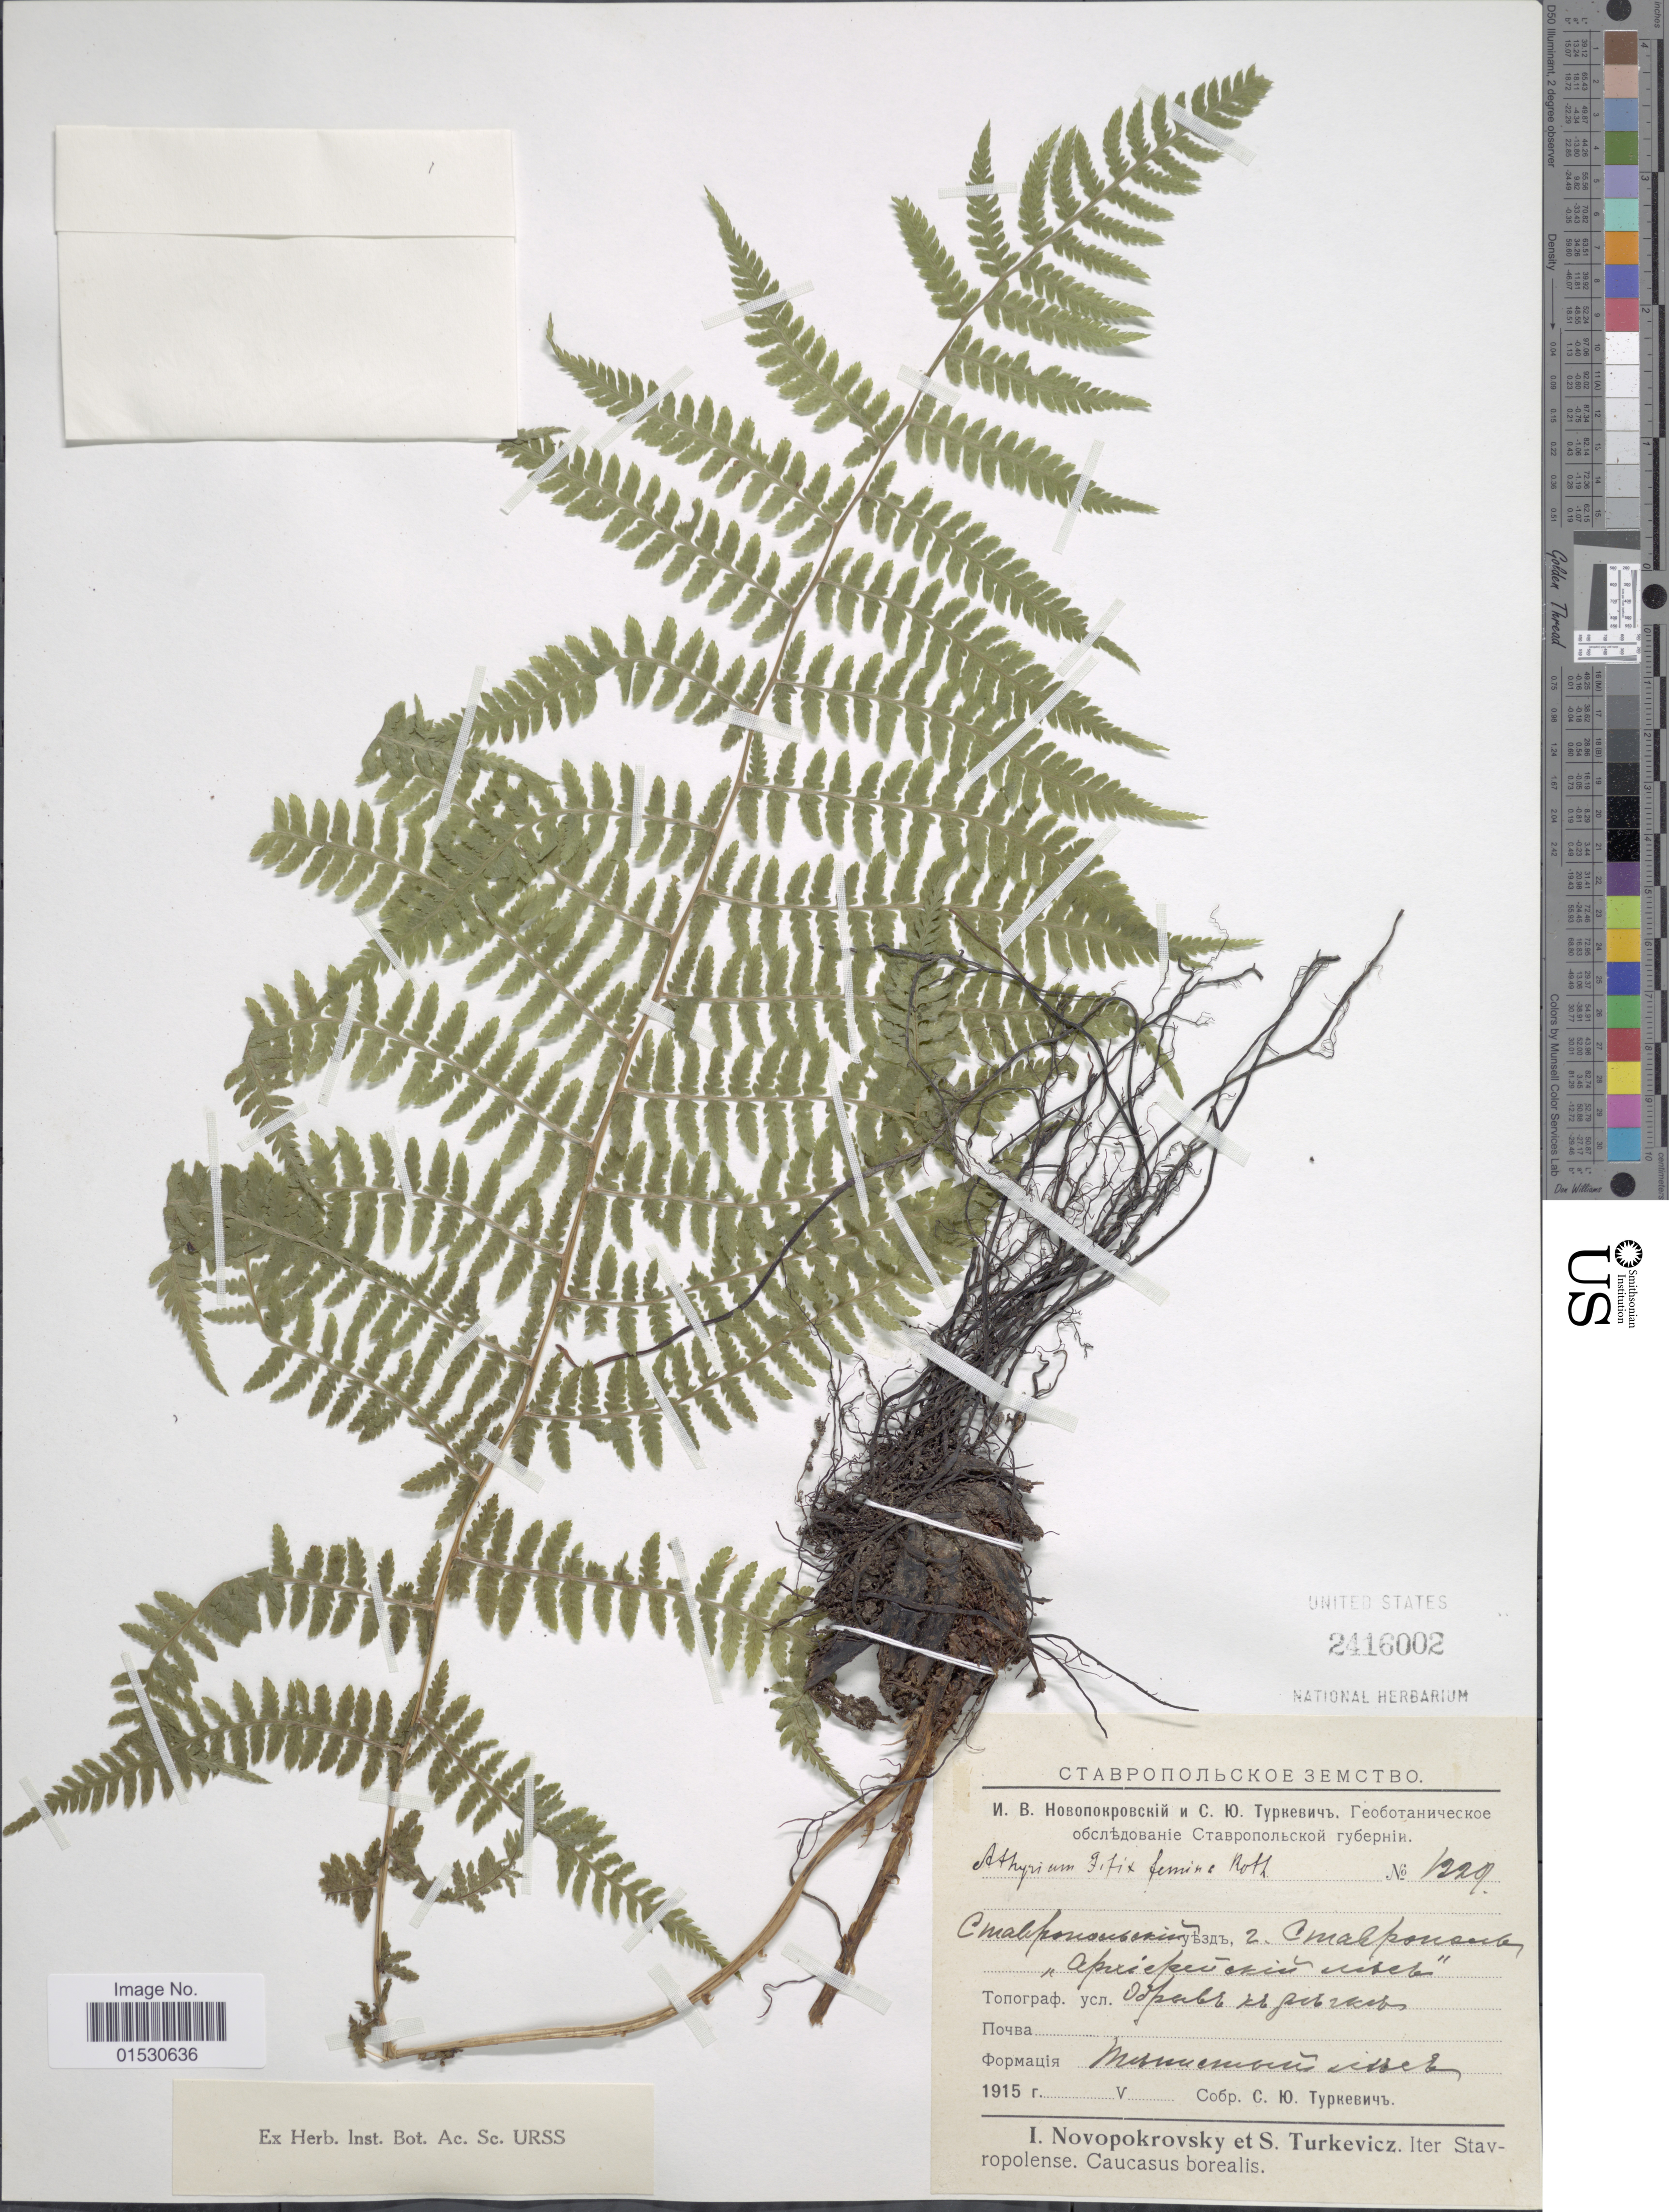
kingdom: Plantae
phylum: Tracheophyta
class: Polypodiopsida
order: Polypodiales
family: Athyriaceae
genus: Athyrium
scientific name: Athyrium filix-femina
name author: (L.) Roth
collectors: S. Turkevich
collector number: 1229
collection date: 1915-05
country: Russian Federation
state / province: Stavropol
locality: Stavropol.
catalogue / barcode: US 2416002